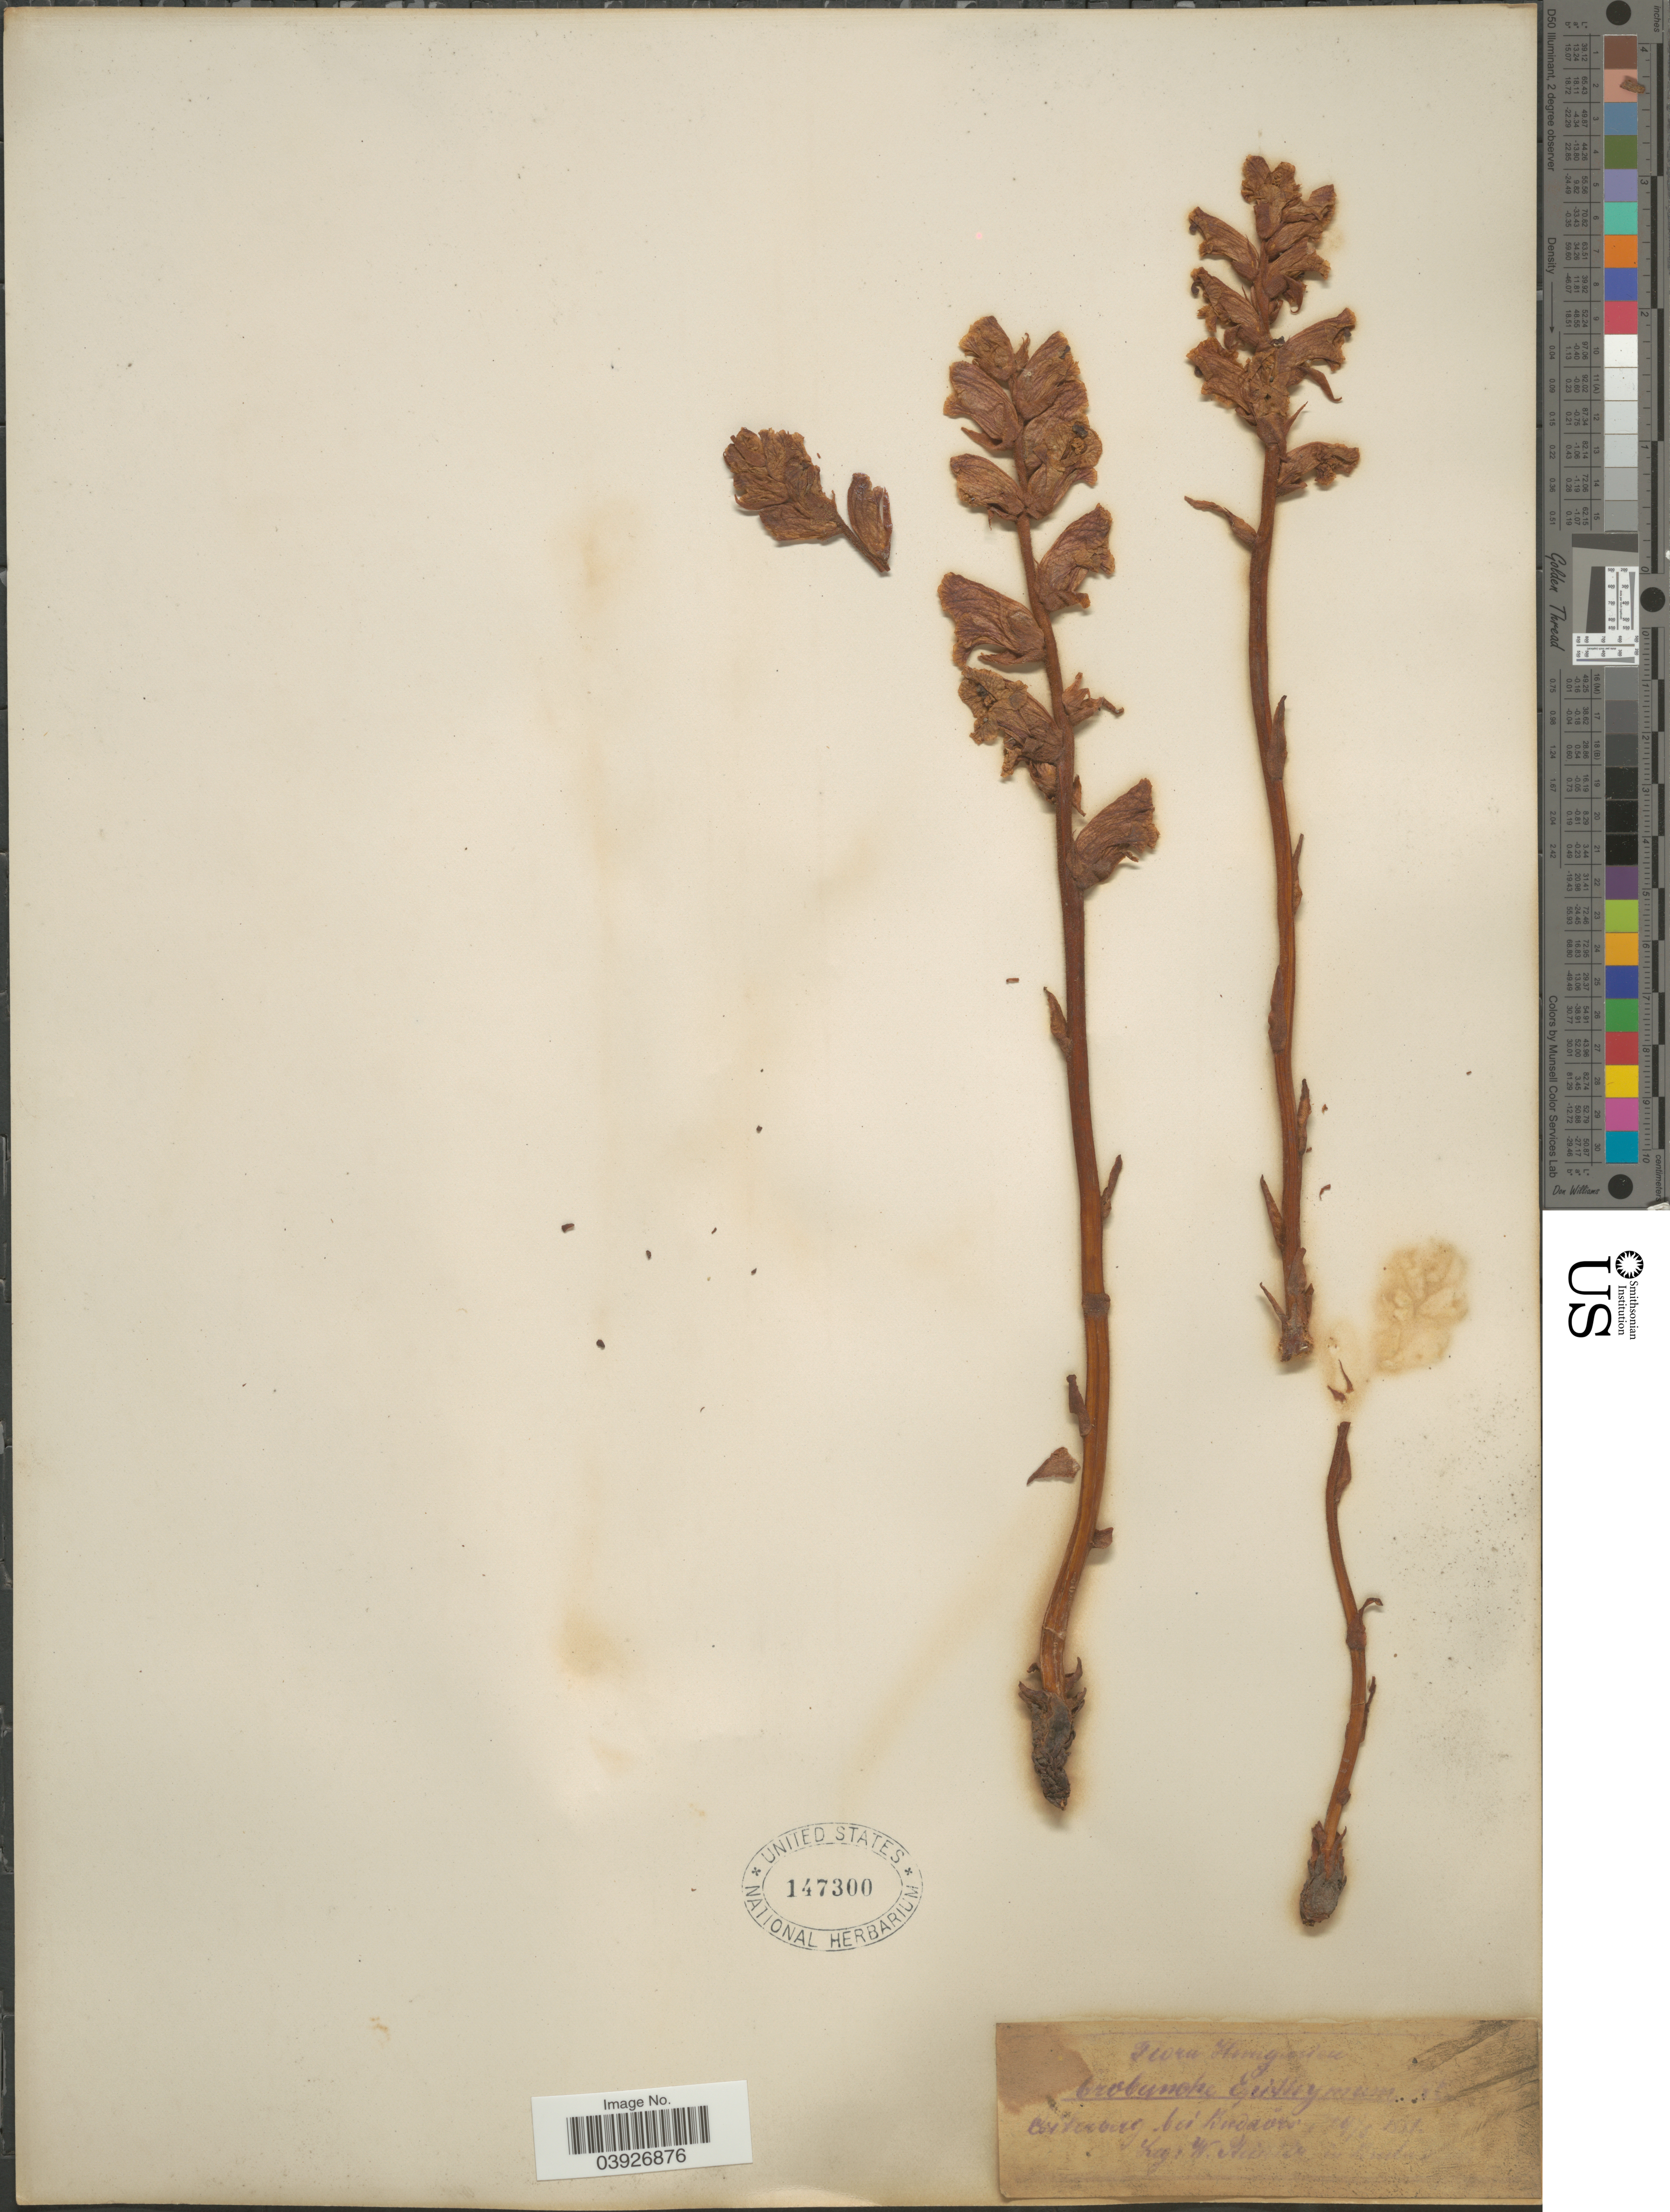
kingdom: Plantae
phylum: Tracheophyta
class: Magnoliopsida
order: Lamiales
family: Orobanchaceae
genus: Orobanche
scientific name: Orobanche epithymum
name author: DC.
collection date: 1809-03-19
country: Hungary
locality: Ostenberg bai Budaven. [interpreted]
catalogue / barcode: US 147300